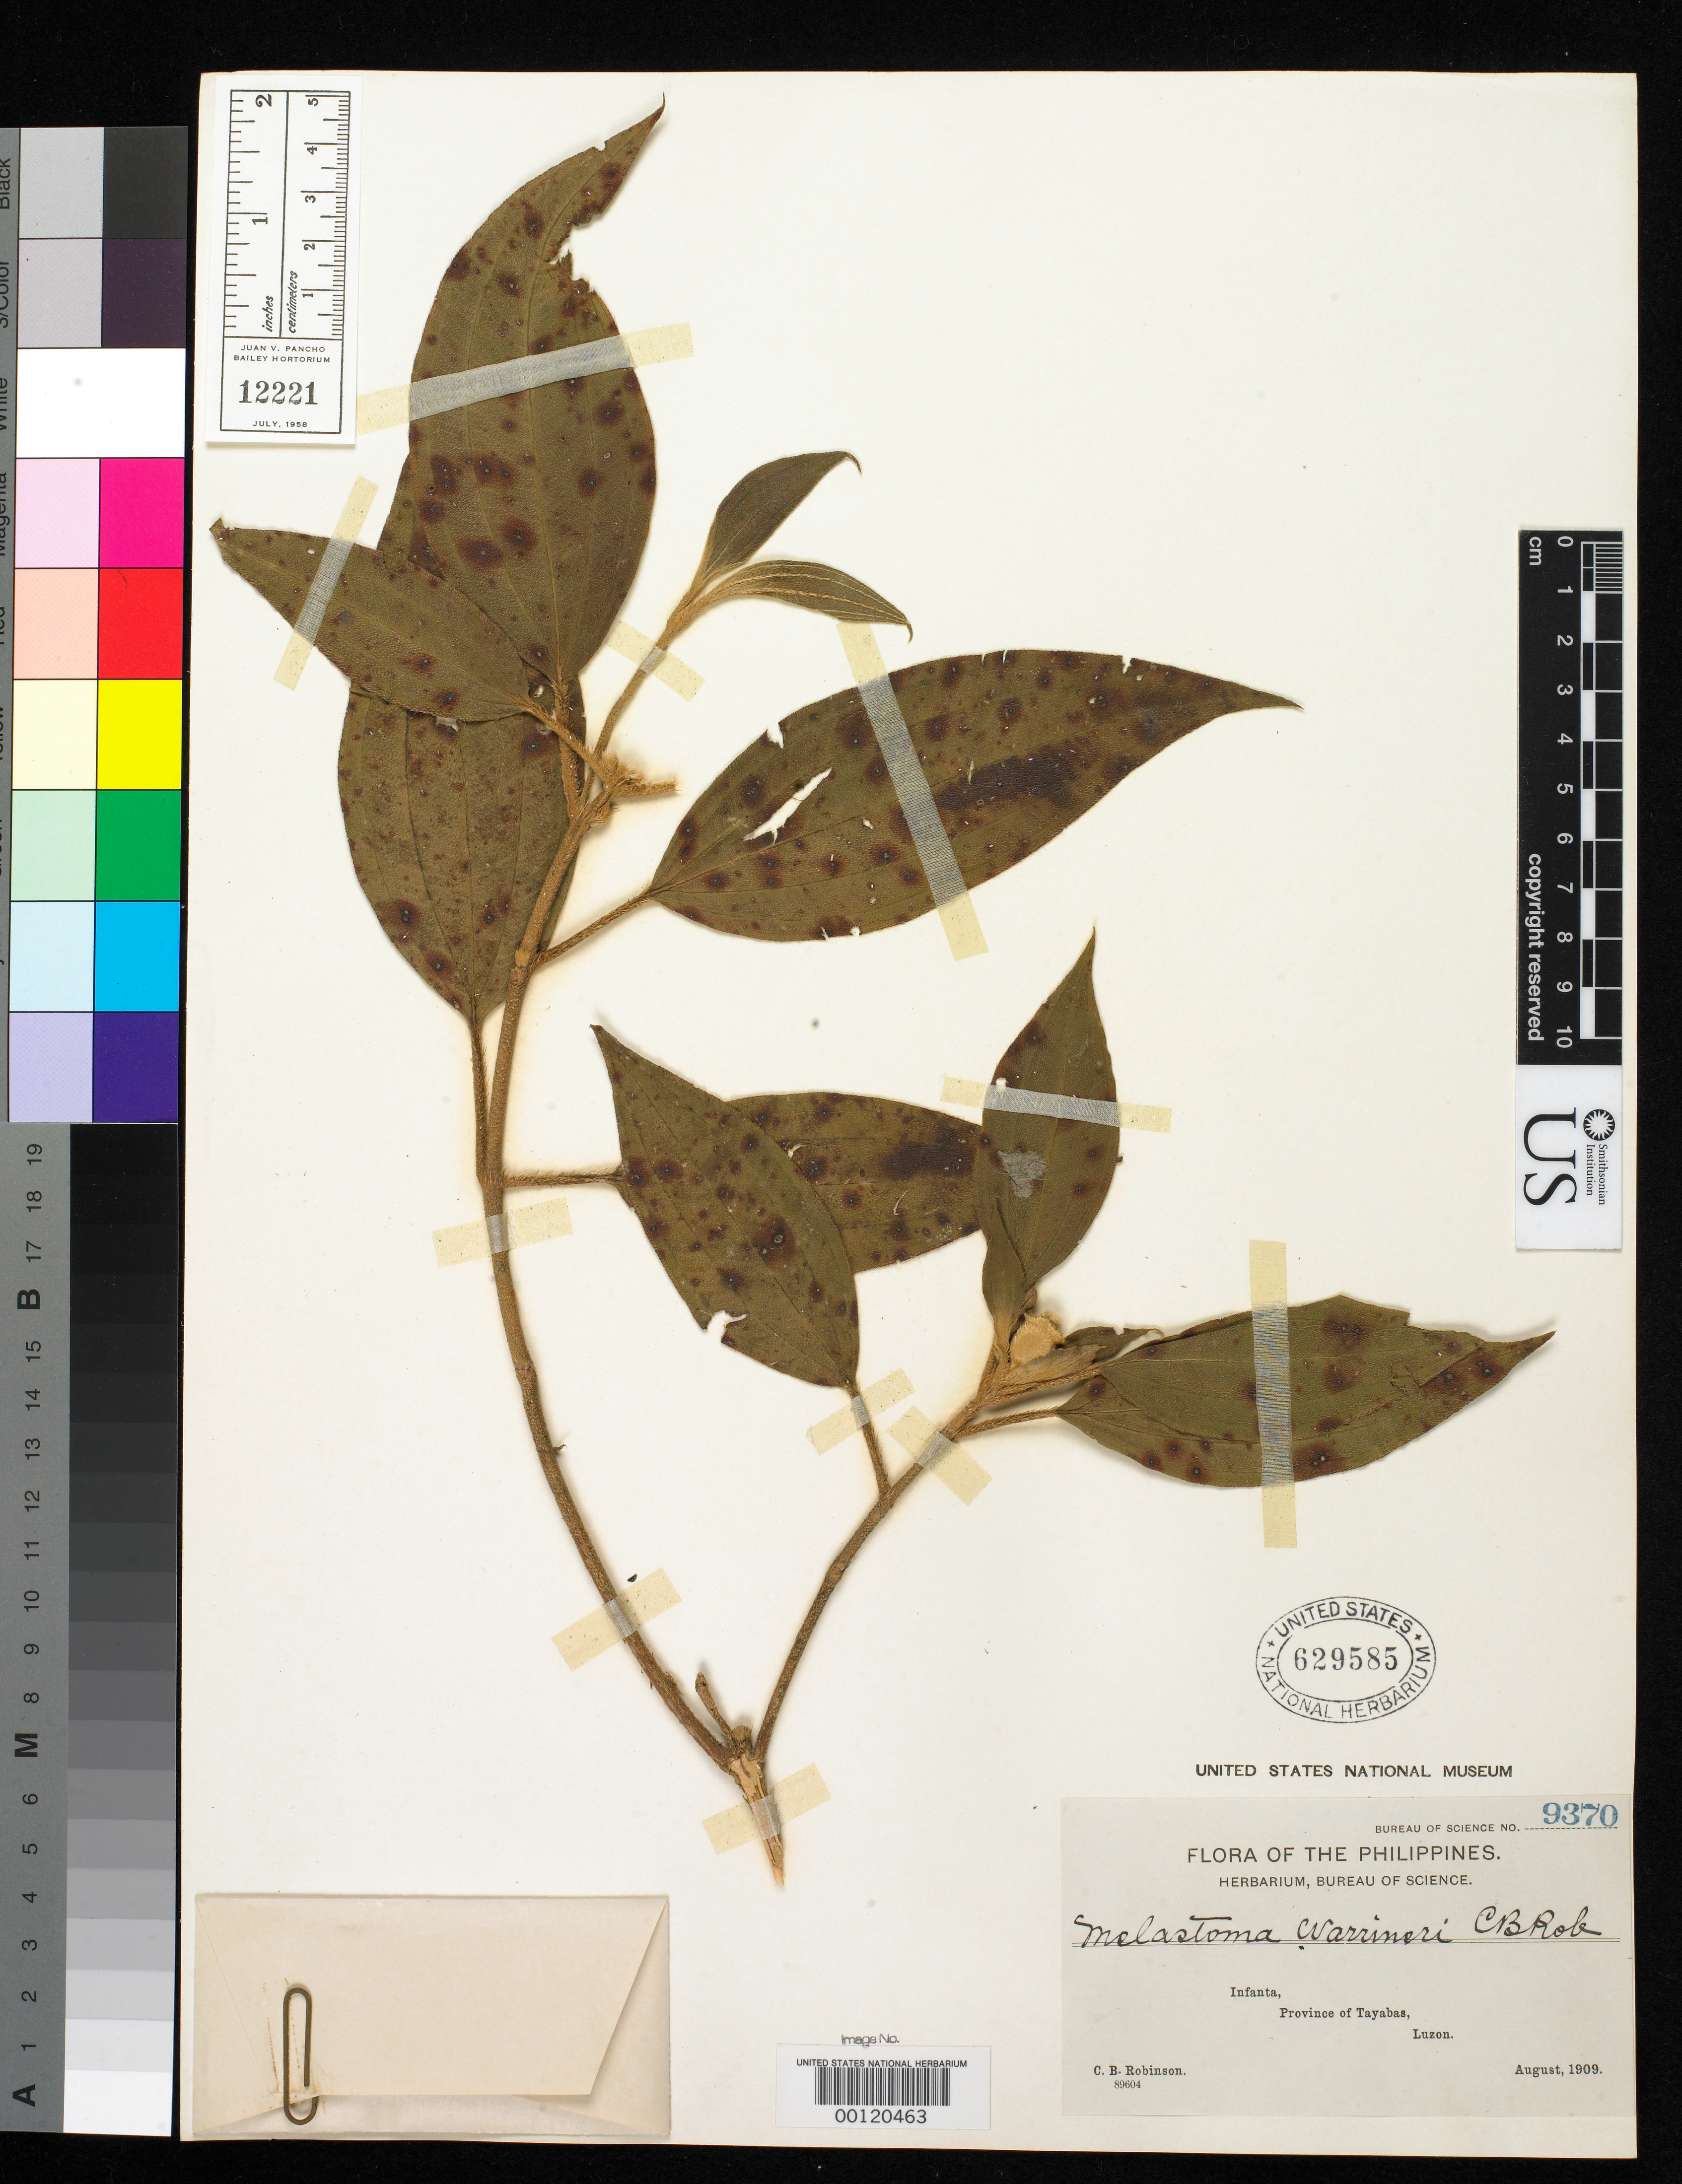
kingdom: Plantae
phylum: Tracheophyta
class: Magnoliopsida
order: Myrtales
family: Melastomataceae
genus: Melastoma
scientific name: Melastoma warrineri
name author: C.B. Rob.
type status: Isotype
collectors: C. Robinson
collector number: Bur. Sci. 9370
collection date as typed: Aug 1909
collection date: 1909-08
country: Philippines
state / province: Calabarzon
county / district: Quezon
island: Luzon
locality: Infanta, Mt. Binuang.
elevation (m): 900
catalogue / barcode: US 629585